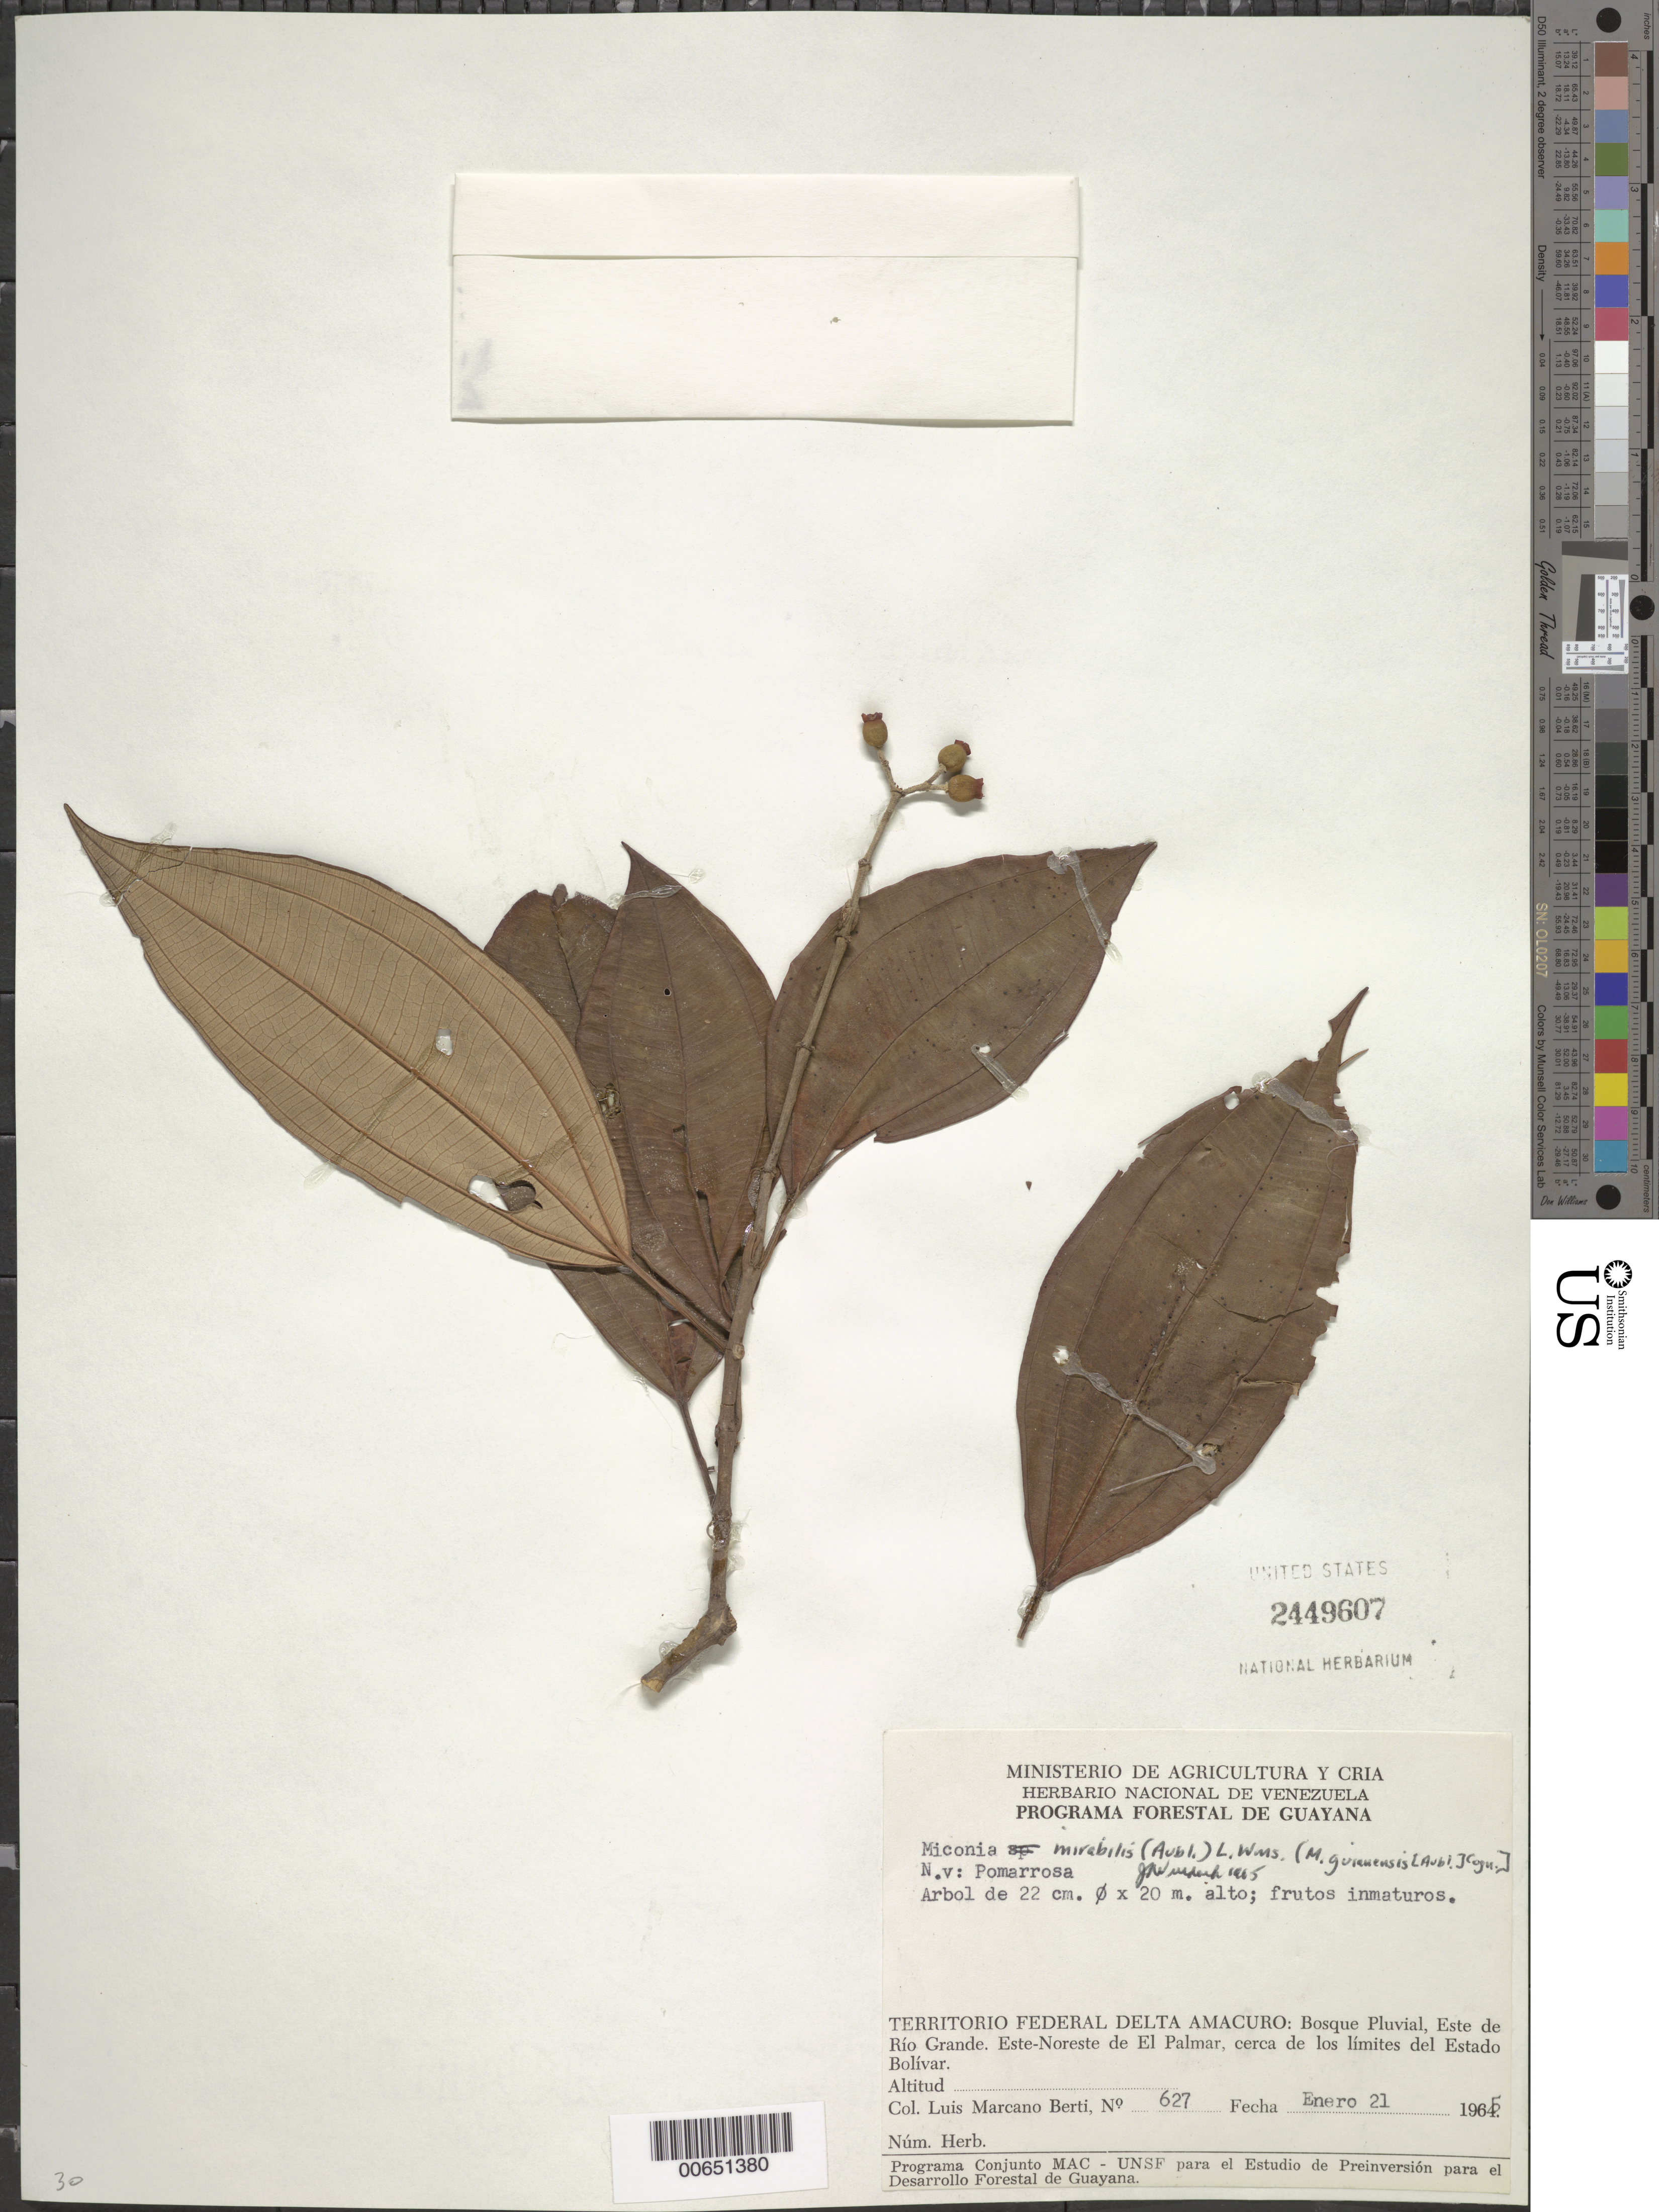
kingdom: Plantae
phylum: Tracheophyta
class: Magnoliopsida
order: Myrtales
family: Melastomataceae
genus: Miconia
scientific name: Miconia guianensis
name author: (Aubl.) Cogn.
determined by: Wurdack, John J., (US), US (UNITED STATES)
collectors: L. Marcano-Berti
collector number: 627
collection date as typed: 21-Jan-65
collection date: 1965-01-21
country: Venezuela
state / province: Delta Amacuro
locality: Este de Río Grande, ENE de El Palmar, cerca de los limites del Estado Bolívar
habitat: Bosque pluvial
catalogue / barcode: US 2449607